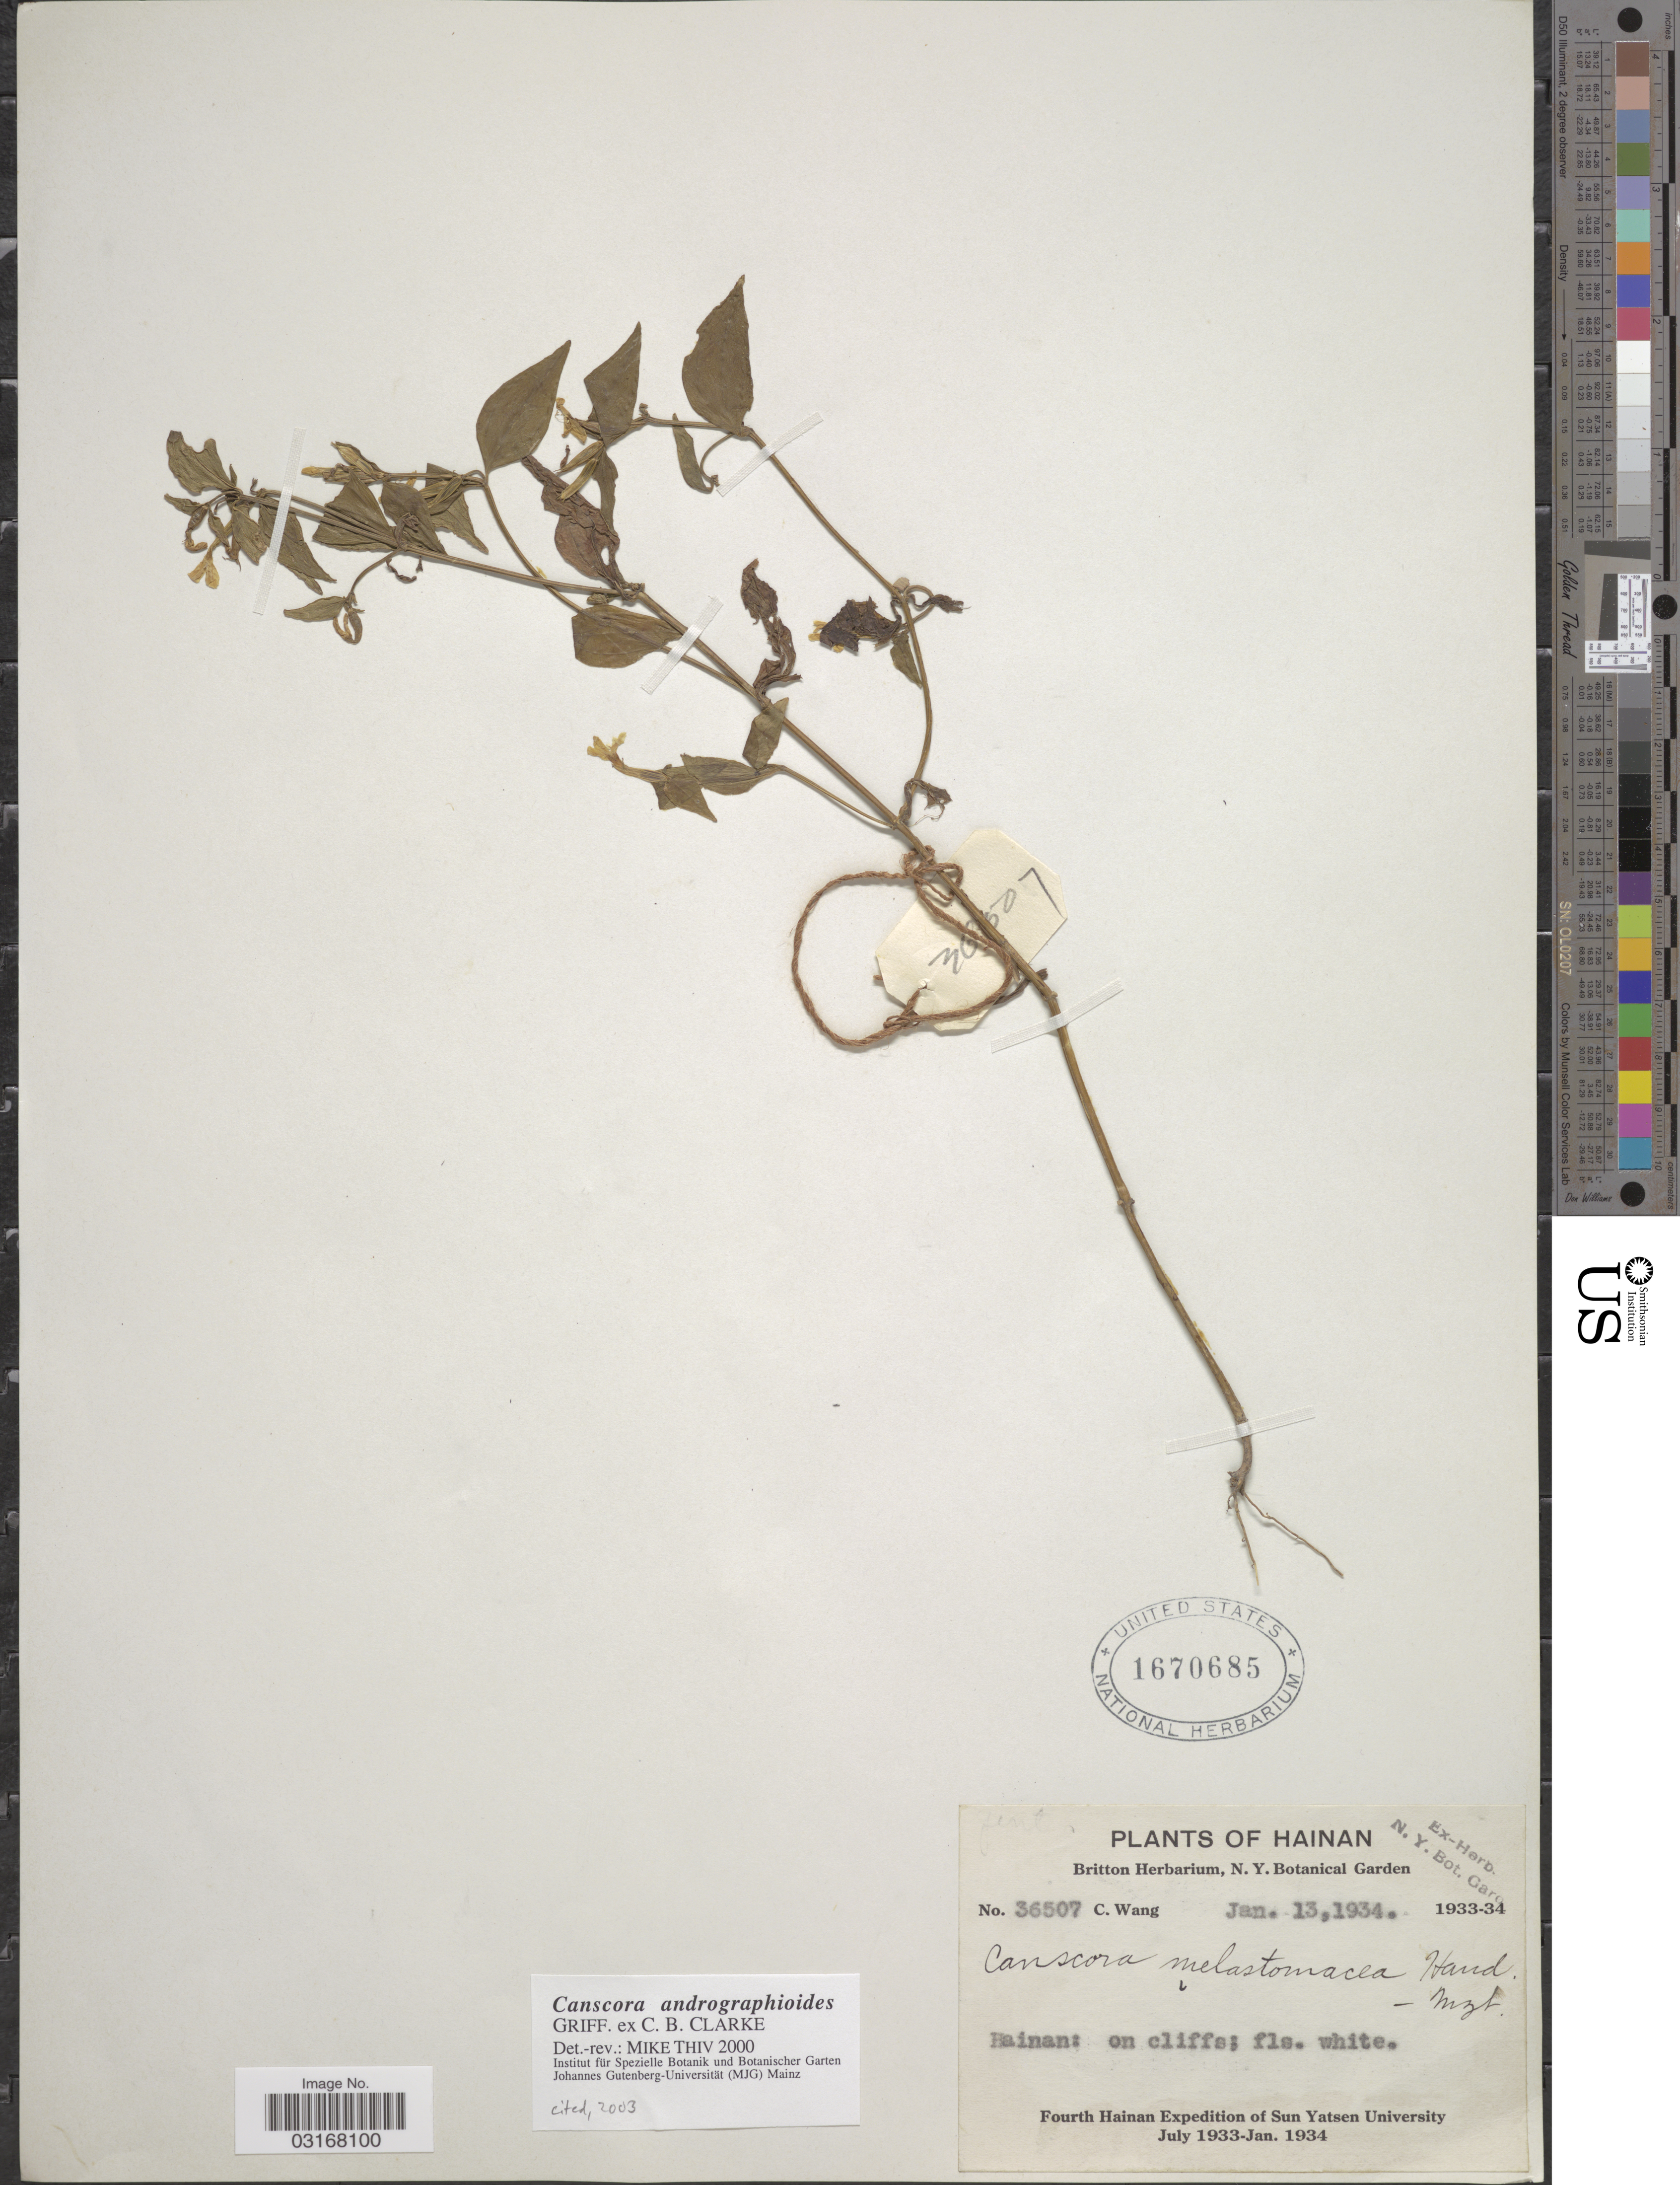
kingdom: Plantae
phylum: Tracheophyta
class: Magnoliopsida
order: Gentianales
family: Gentianaceae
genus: Canscora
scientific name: Canscora andrographioides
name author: Griff. ex C.B. Clarke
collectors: C. Wang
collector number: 36507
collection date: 1934-01-13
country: China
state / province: Hainan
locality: Hainan.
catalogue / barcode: US 1670685